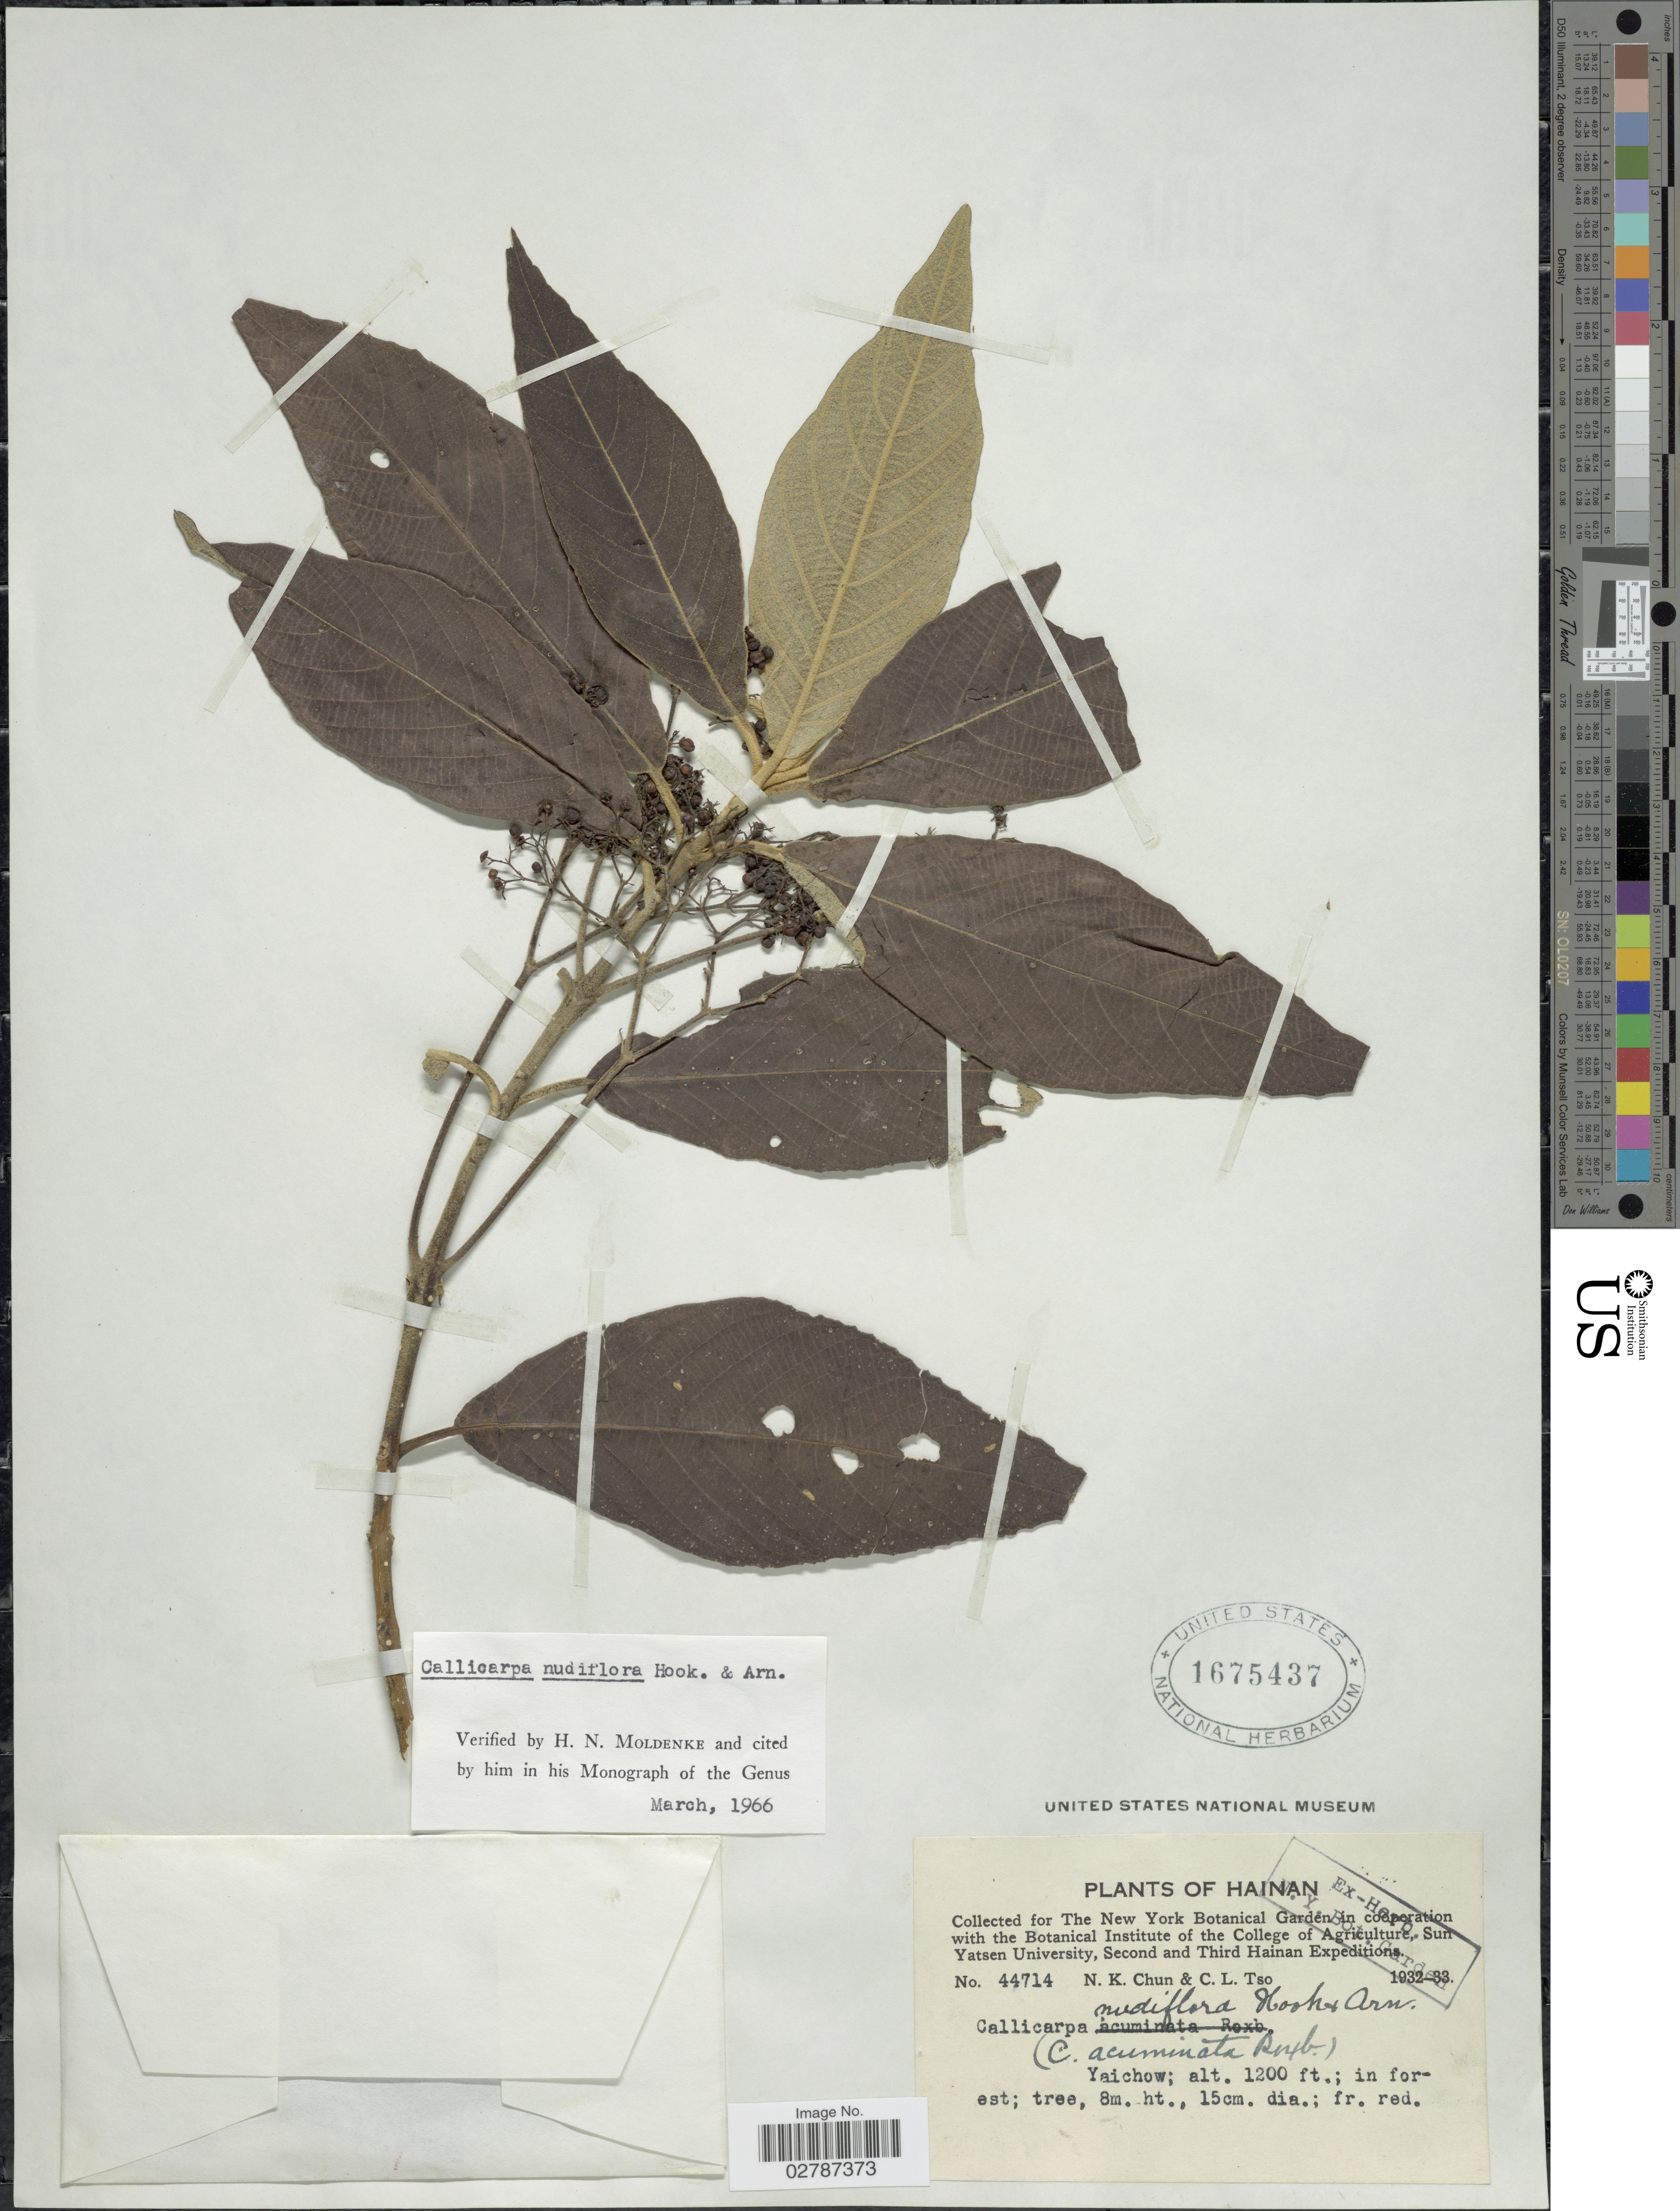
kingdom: Plantae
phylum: Tracheophyta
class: Magnoliopsida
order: Lamiales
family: Lamiaceae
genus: Callicarpa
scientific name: Callicarpa nudiflora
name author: Hook. & Arn.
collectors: N. K. Chun & C. Tso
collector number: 44714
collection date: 1932/1933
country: China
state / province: Hainan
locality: Yaichow.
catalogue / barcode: US 1675437